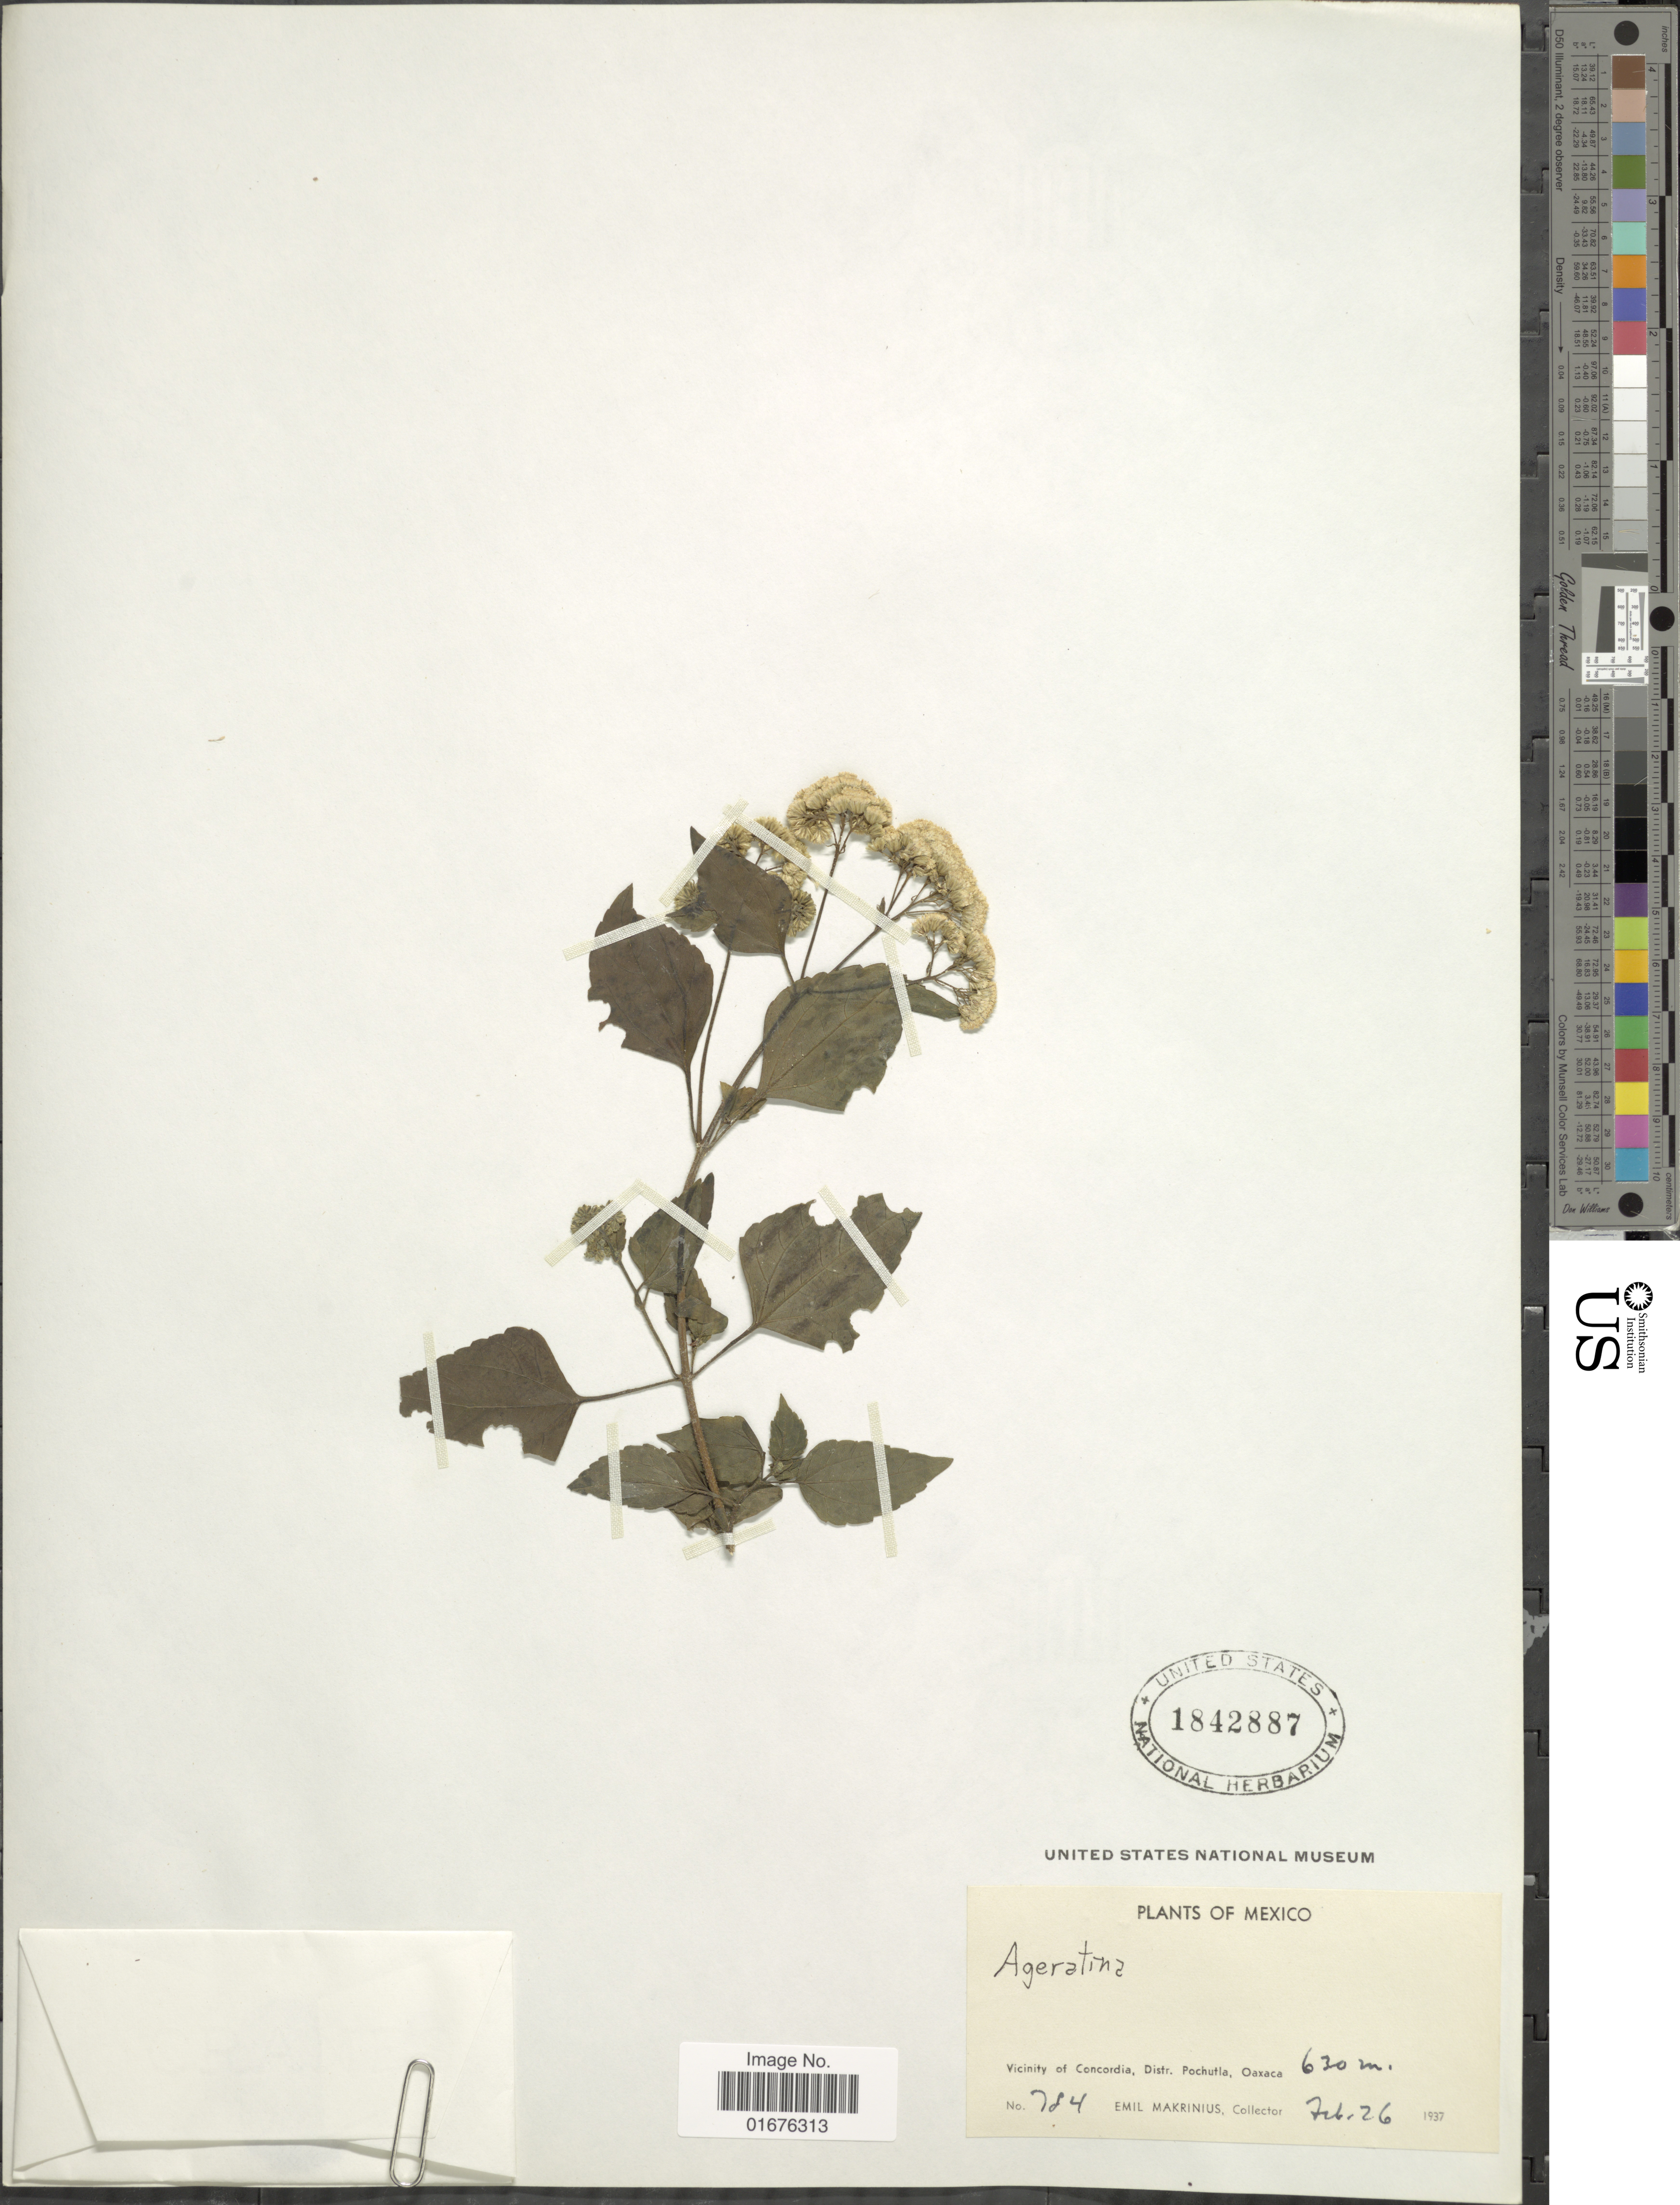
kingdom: Plantae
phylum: Tracheophyta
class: Magnoliopsida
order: Asterales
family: Asteraceae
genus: Ageratina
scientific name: Ageratina malacolepis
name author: (B.L. Rob.) R.M. King & H. Rob.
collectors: E. Makrinius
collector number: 784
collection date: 1937-02-26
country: Mexico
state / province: Oaxaca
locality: Vicinity of Concoria, Distr. Pochutla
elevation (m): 630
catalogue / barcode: US 1842887